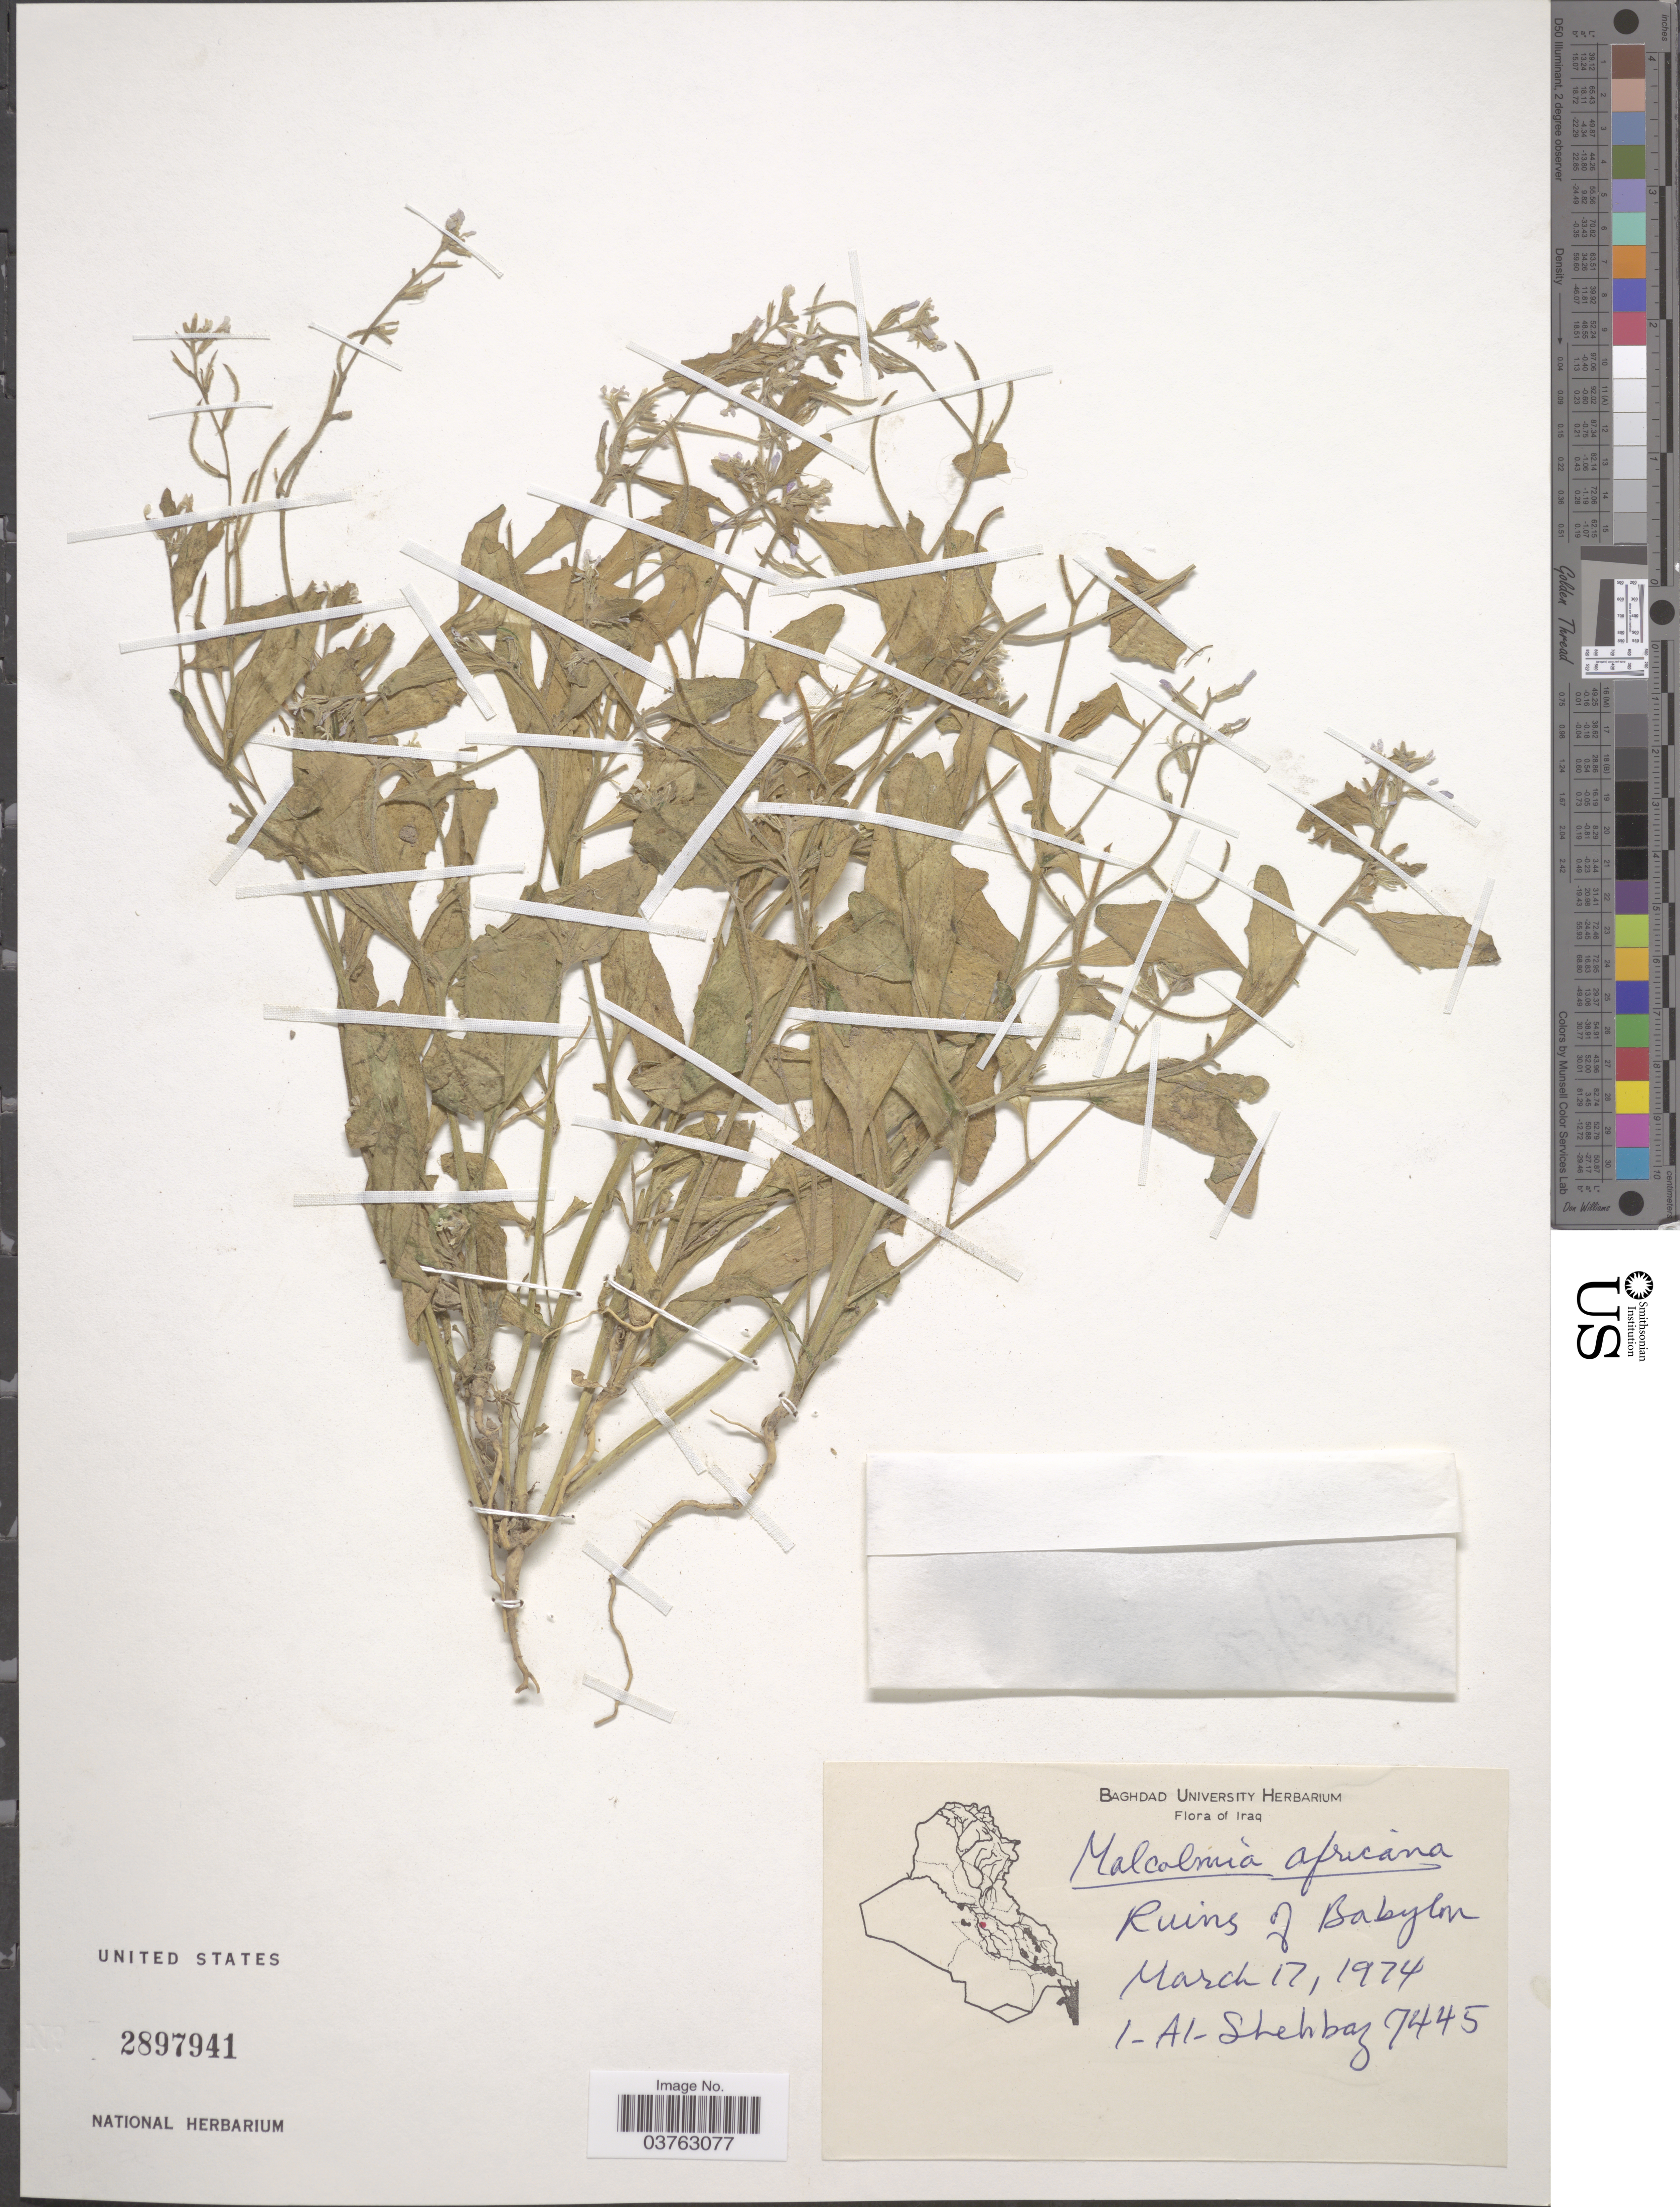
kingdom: Plantae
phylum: Tracheophyta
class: Magnoliopsida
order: Brassicales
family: Brassicaceae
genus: Malcolmia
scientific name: Malcolmia africana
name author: (L.) W.T. Aiton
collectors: I. Al-Shehbaz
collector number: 7445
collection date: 1974-03-17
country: Iraq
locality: Ruins of Babylon.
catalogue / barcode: US 2897941